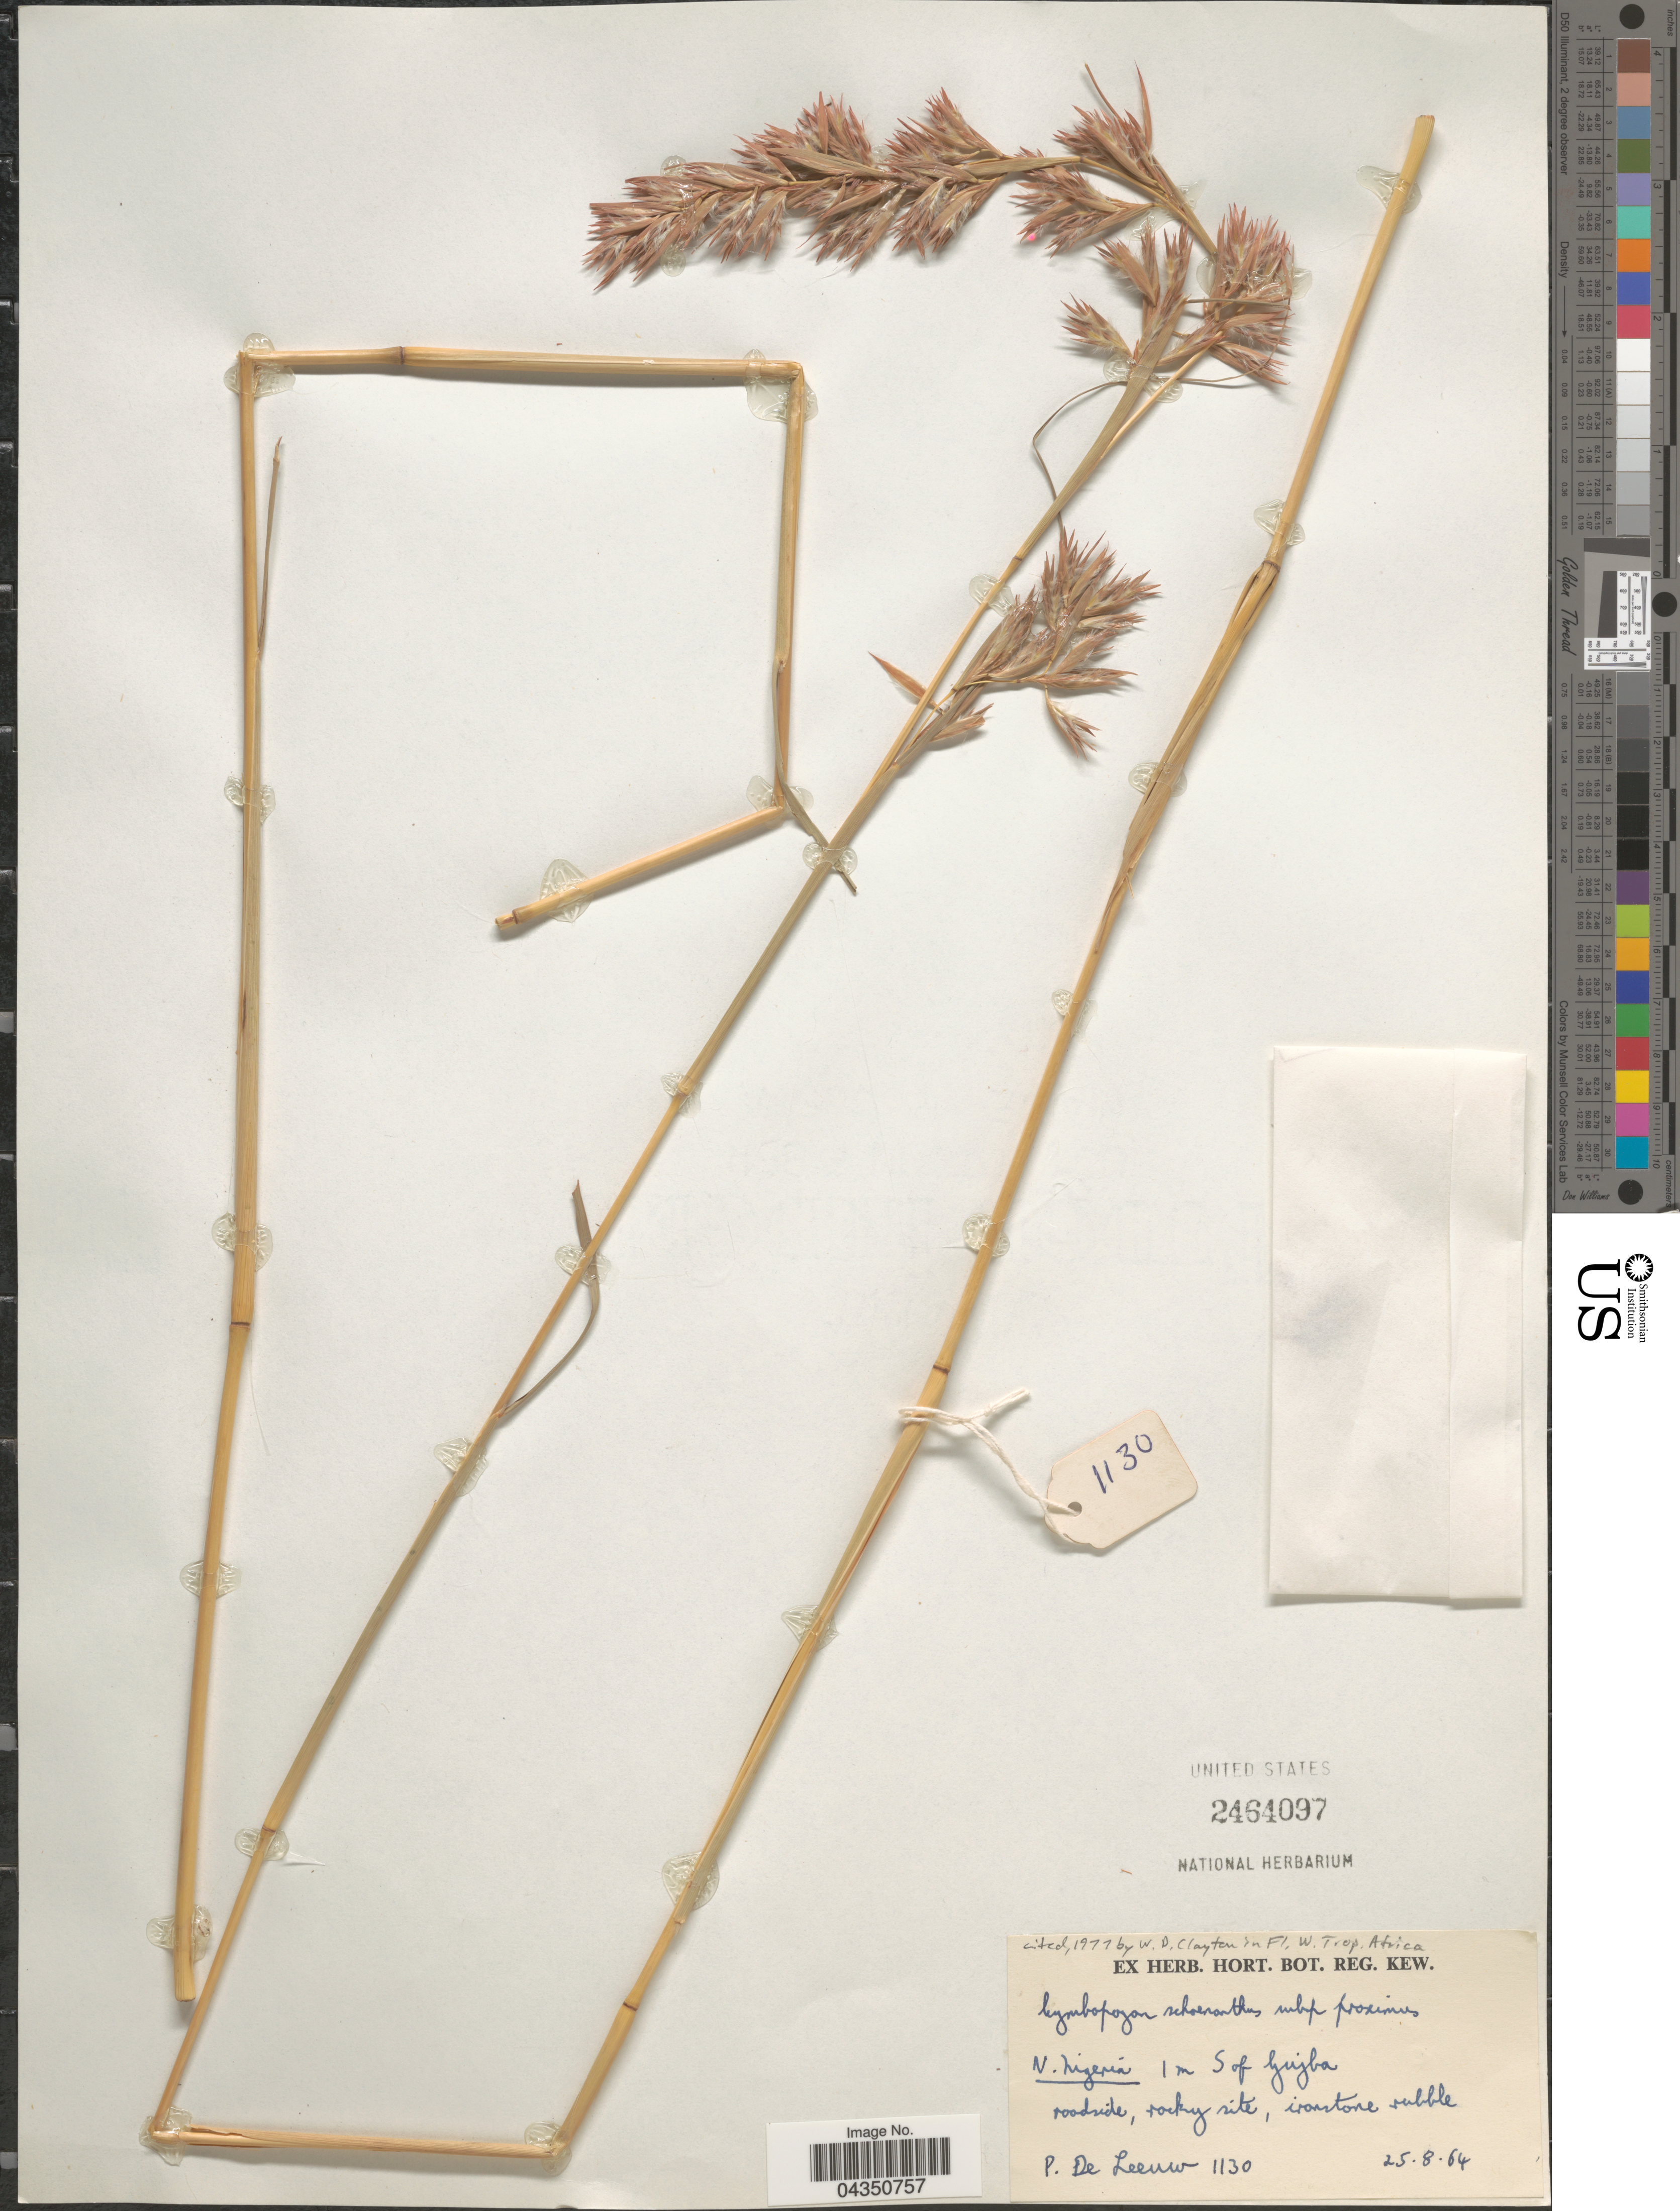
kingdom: Plantae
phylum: Tracheophyta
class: Liliopsida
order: Poales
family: Poaceae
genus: Cymbopogon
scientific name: Cymbopogon schoenanthus subsp. proximus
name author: (Hochst. ex A. Rich.) Maire & Weiller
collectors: P. De Leeuw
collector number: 1130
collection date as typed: Transcribed d/m/y: 25/8/64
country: Nigeria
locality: N. Nigeria 1 m S of Gujba roadside.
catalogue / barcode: US 2464097